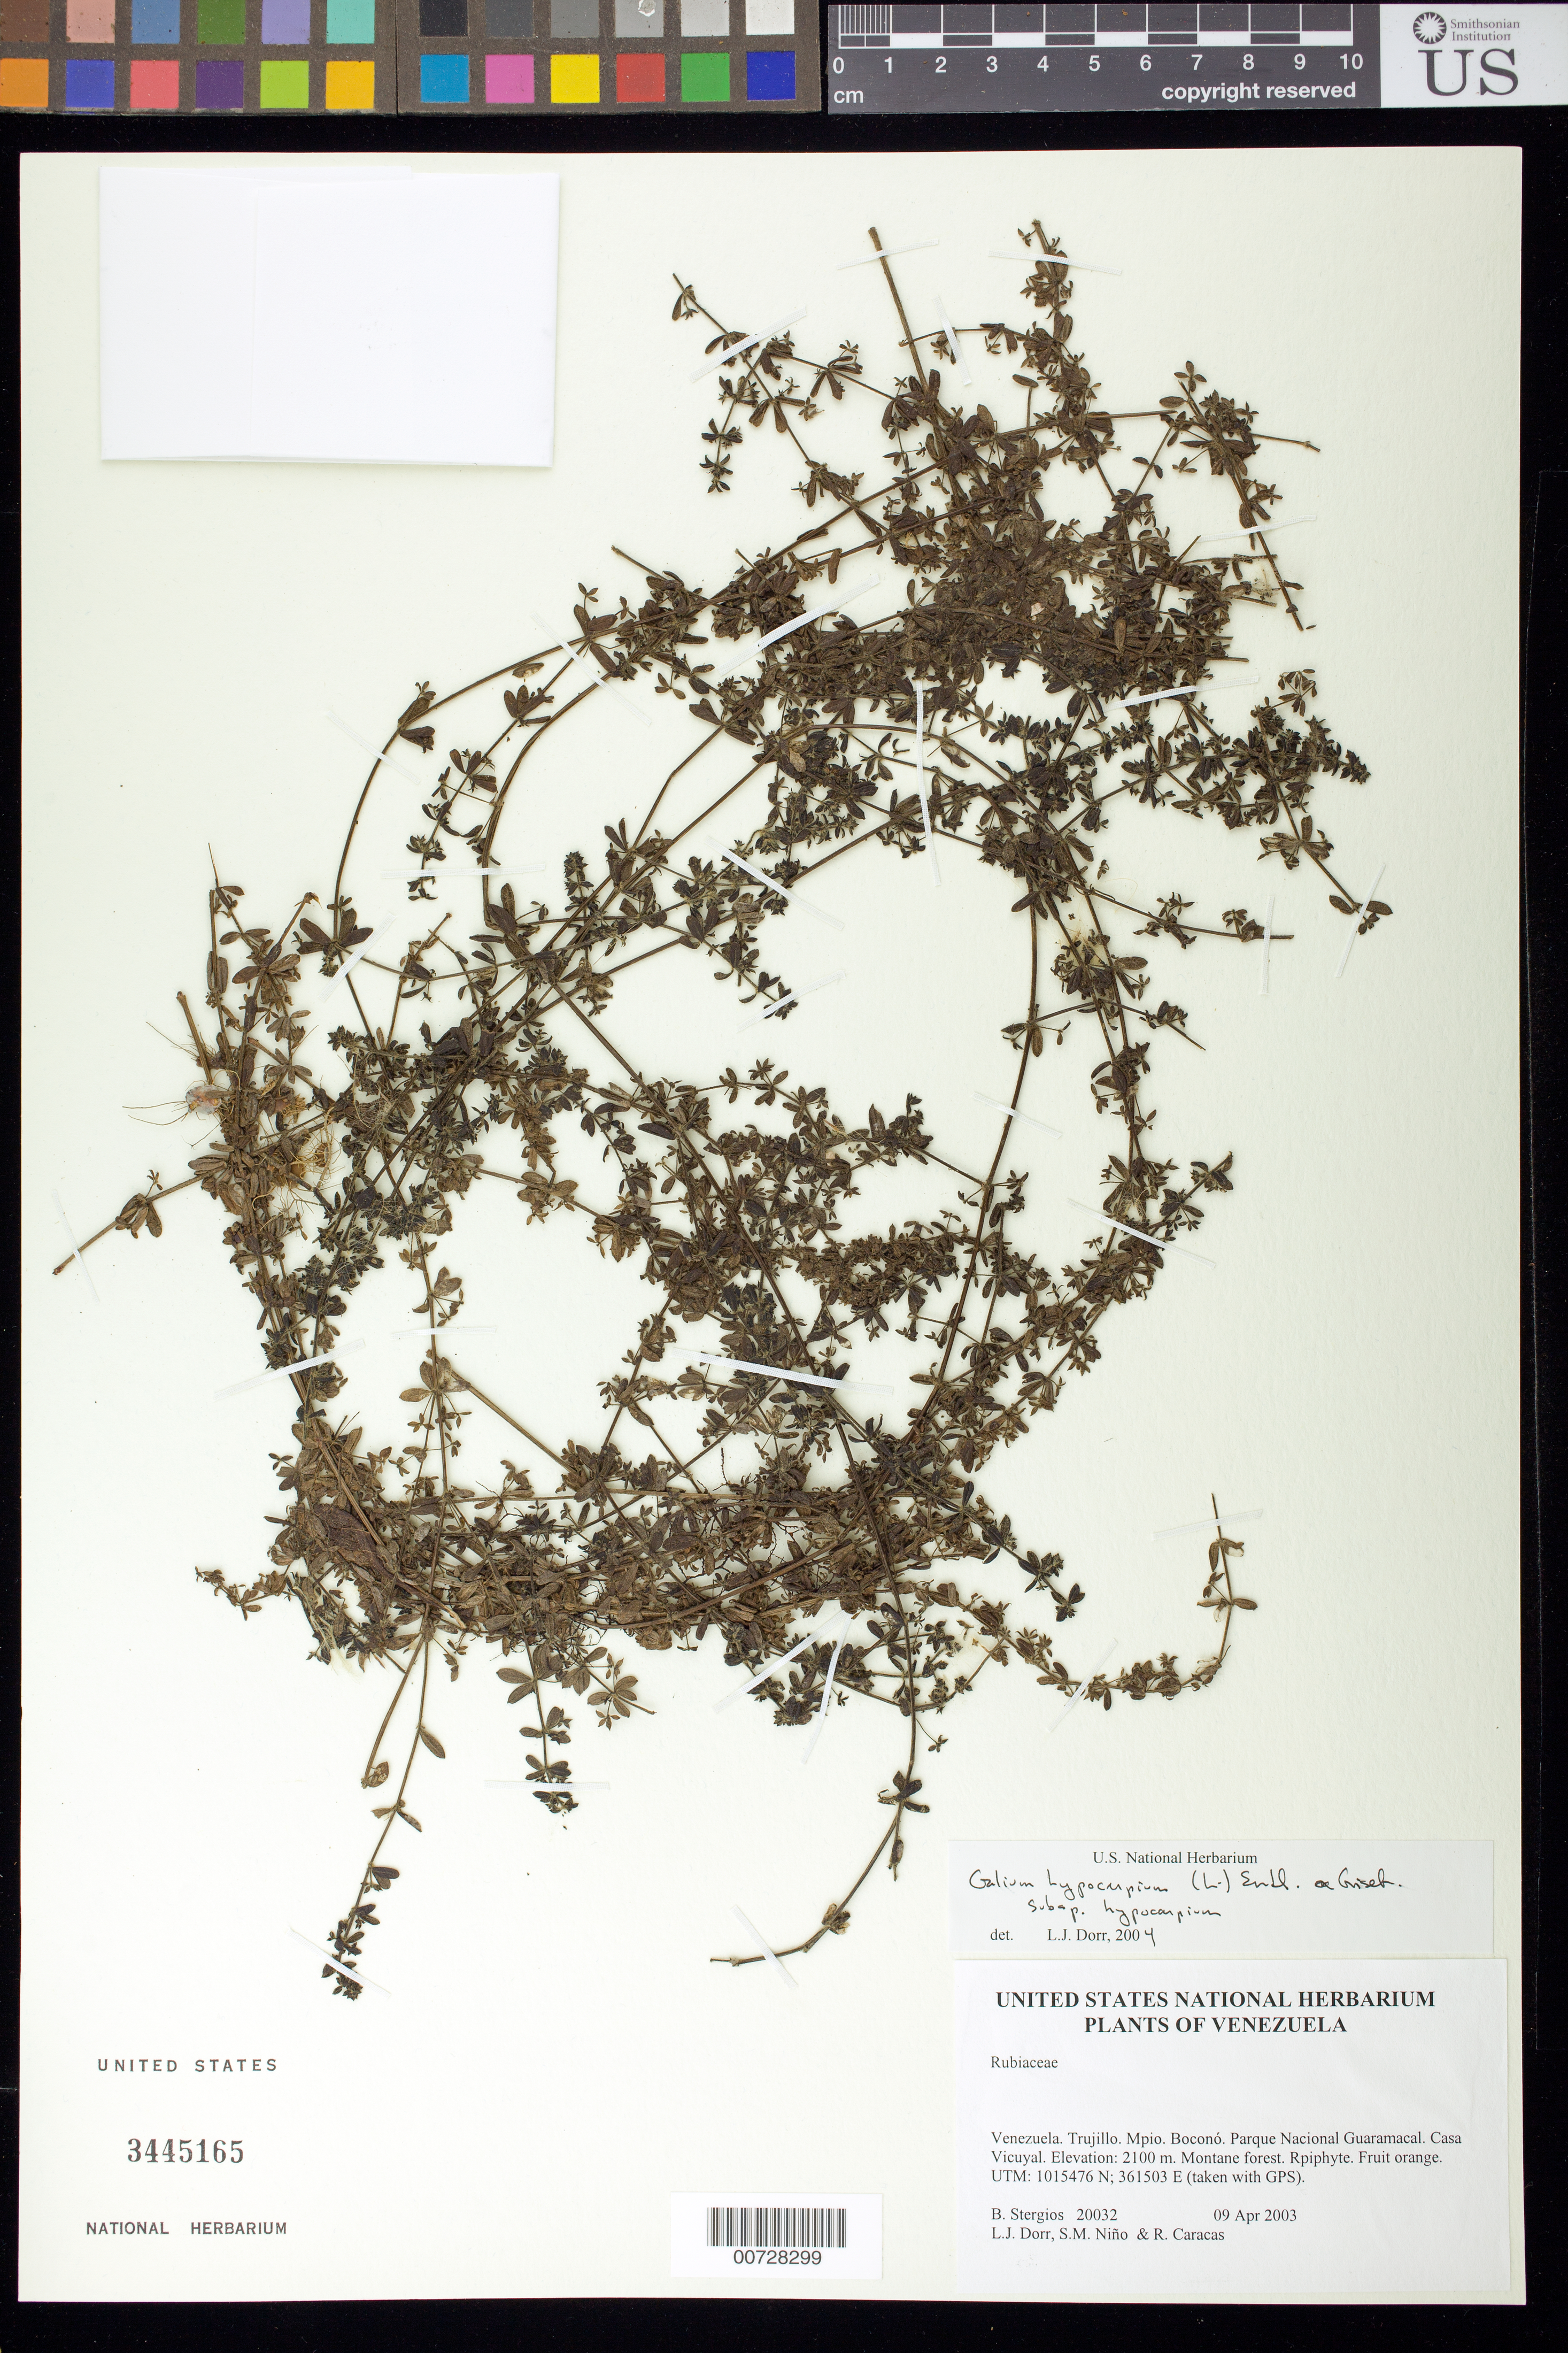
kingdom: Plantae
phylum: Tracheophyta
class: Magnoliopsida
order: Gentianales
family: Rubiaceae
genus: Galium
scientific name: Galium hypocarpium subsp. hypocarpium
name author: (L.) Endl. ex Griseb.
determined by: Dorr, L. J., (BOT), Smithsonian Institution - National Museum of Natural History (UNITED STATES)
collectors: B. G. Stergios, L. J. Dorr, S. M. Niño & R. Caracas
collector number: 20032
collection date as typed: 09 Apr 2003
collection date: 2003-04-09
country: Venezuela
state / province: Trujillo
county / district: Boconó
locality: Parque Nacional Guaramacal. Casa Vicuyal.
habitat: Montane forest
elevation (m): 2100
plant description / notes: PORT, US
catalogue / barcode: US 3445165